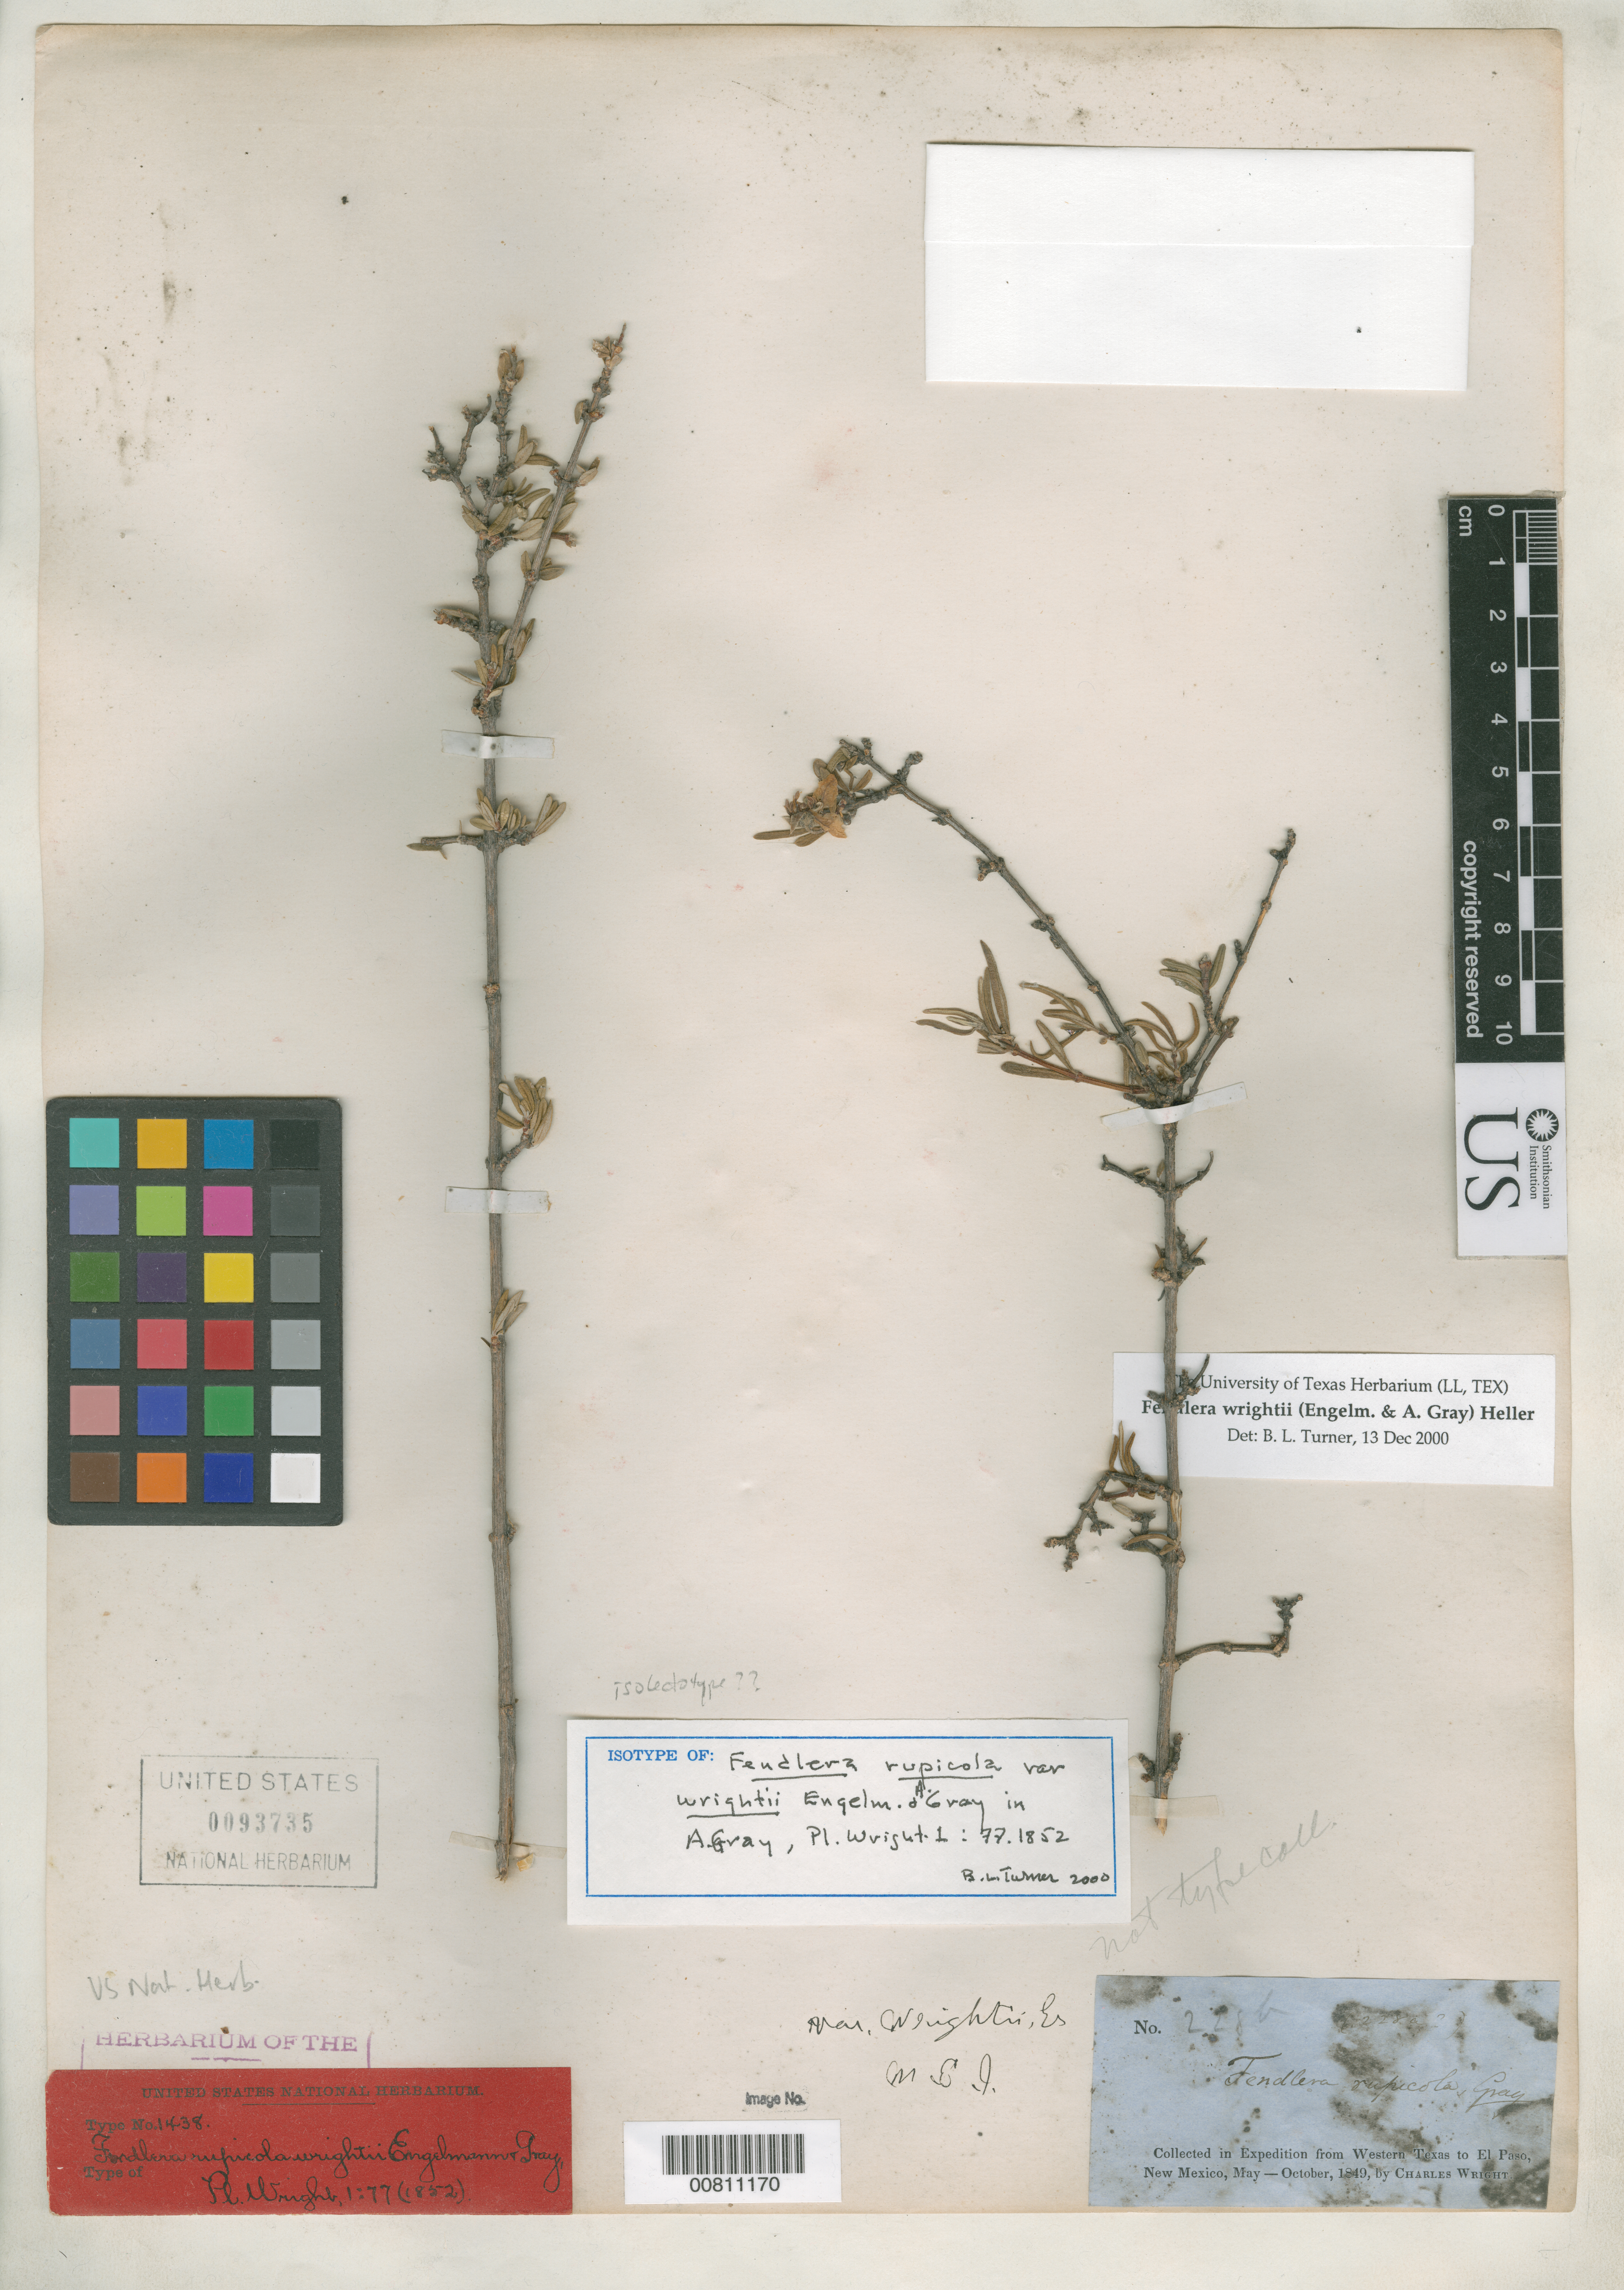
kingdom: Plantae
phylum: Tracheophyta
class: Magnoliopsida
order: Cornales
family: Hydrangeaceae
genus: Fendlera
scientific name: Fendlera rupicola var. wrightii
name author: Engelm. & A. Gray in A. Gray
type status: Possible Isolectotype; Possible Syntype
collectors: C. Wright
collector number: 228b (228a?)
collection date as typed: May 1849 to Oct 1849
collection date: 1849-05/1849-10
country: United States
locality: Collected in Expedition from Western Texas to El Paso, New Mexico.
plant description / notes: Probably also a syntype of F. rupicola (two varieties described, neither indicated as typical var.) See also B.L. Turner 2001 (Lundellia 4: 7-8).; Annotated as isotype by B.L. Turner (2000). Label reads "228b (228a?)". Protologue cites 228a but references at least 2 different collections (July, November, and without month 1851).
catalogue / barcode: US 93735